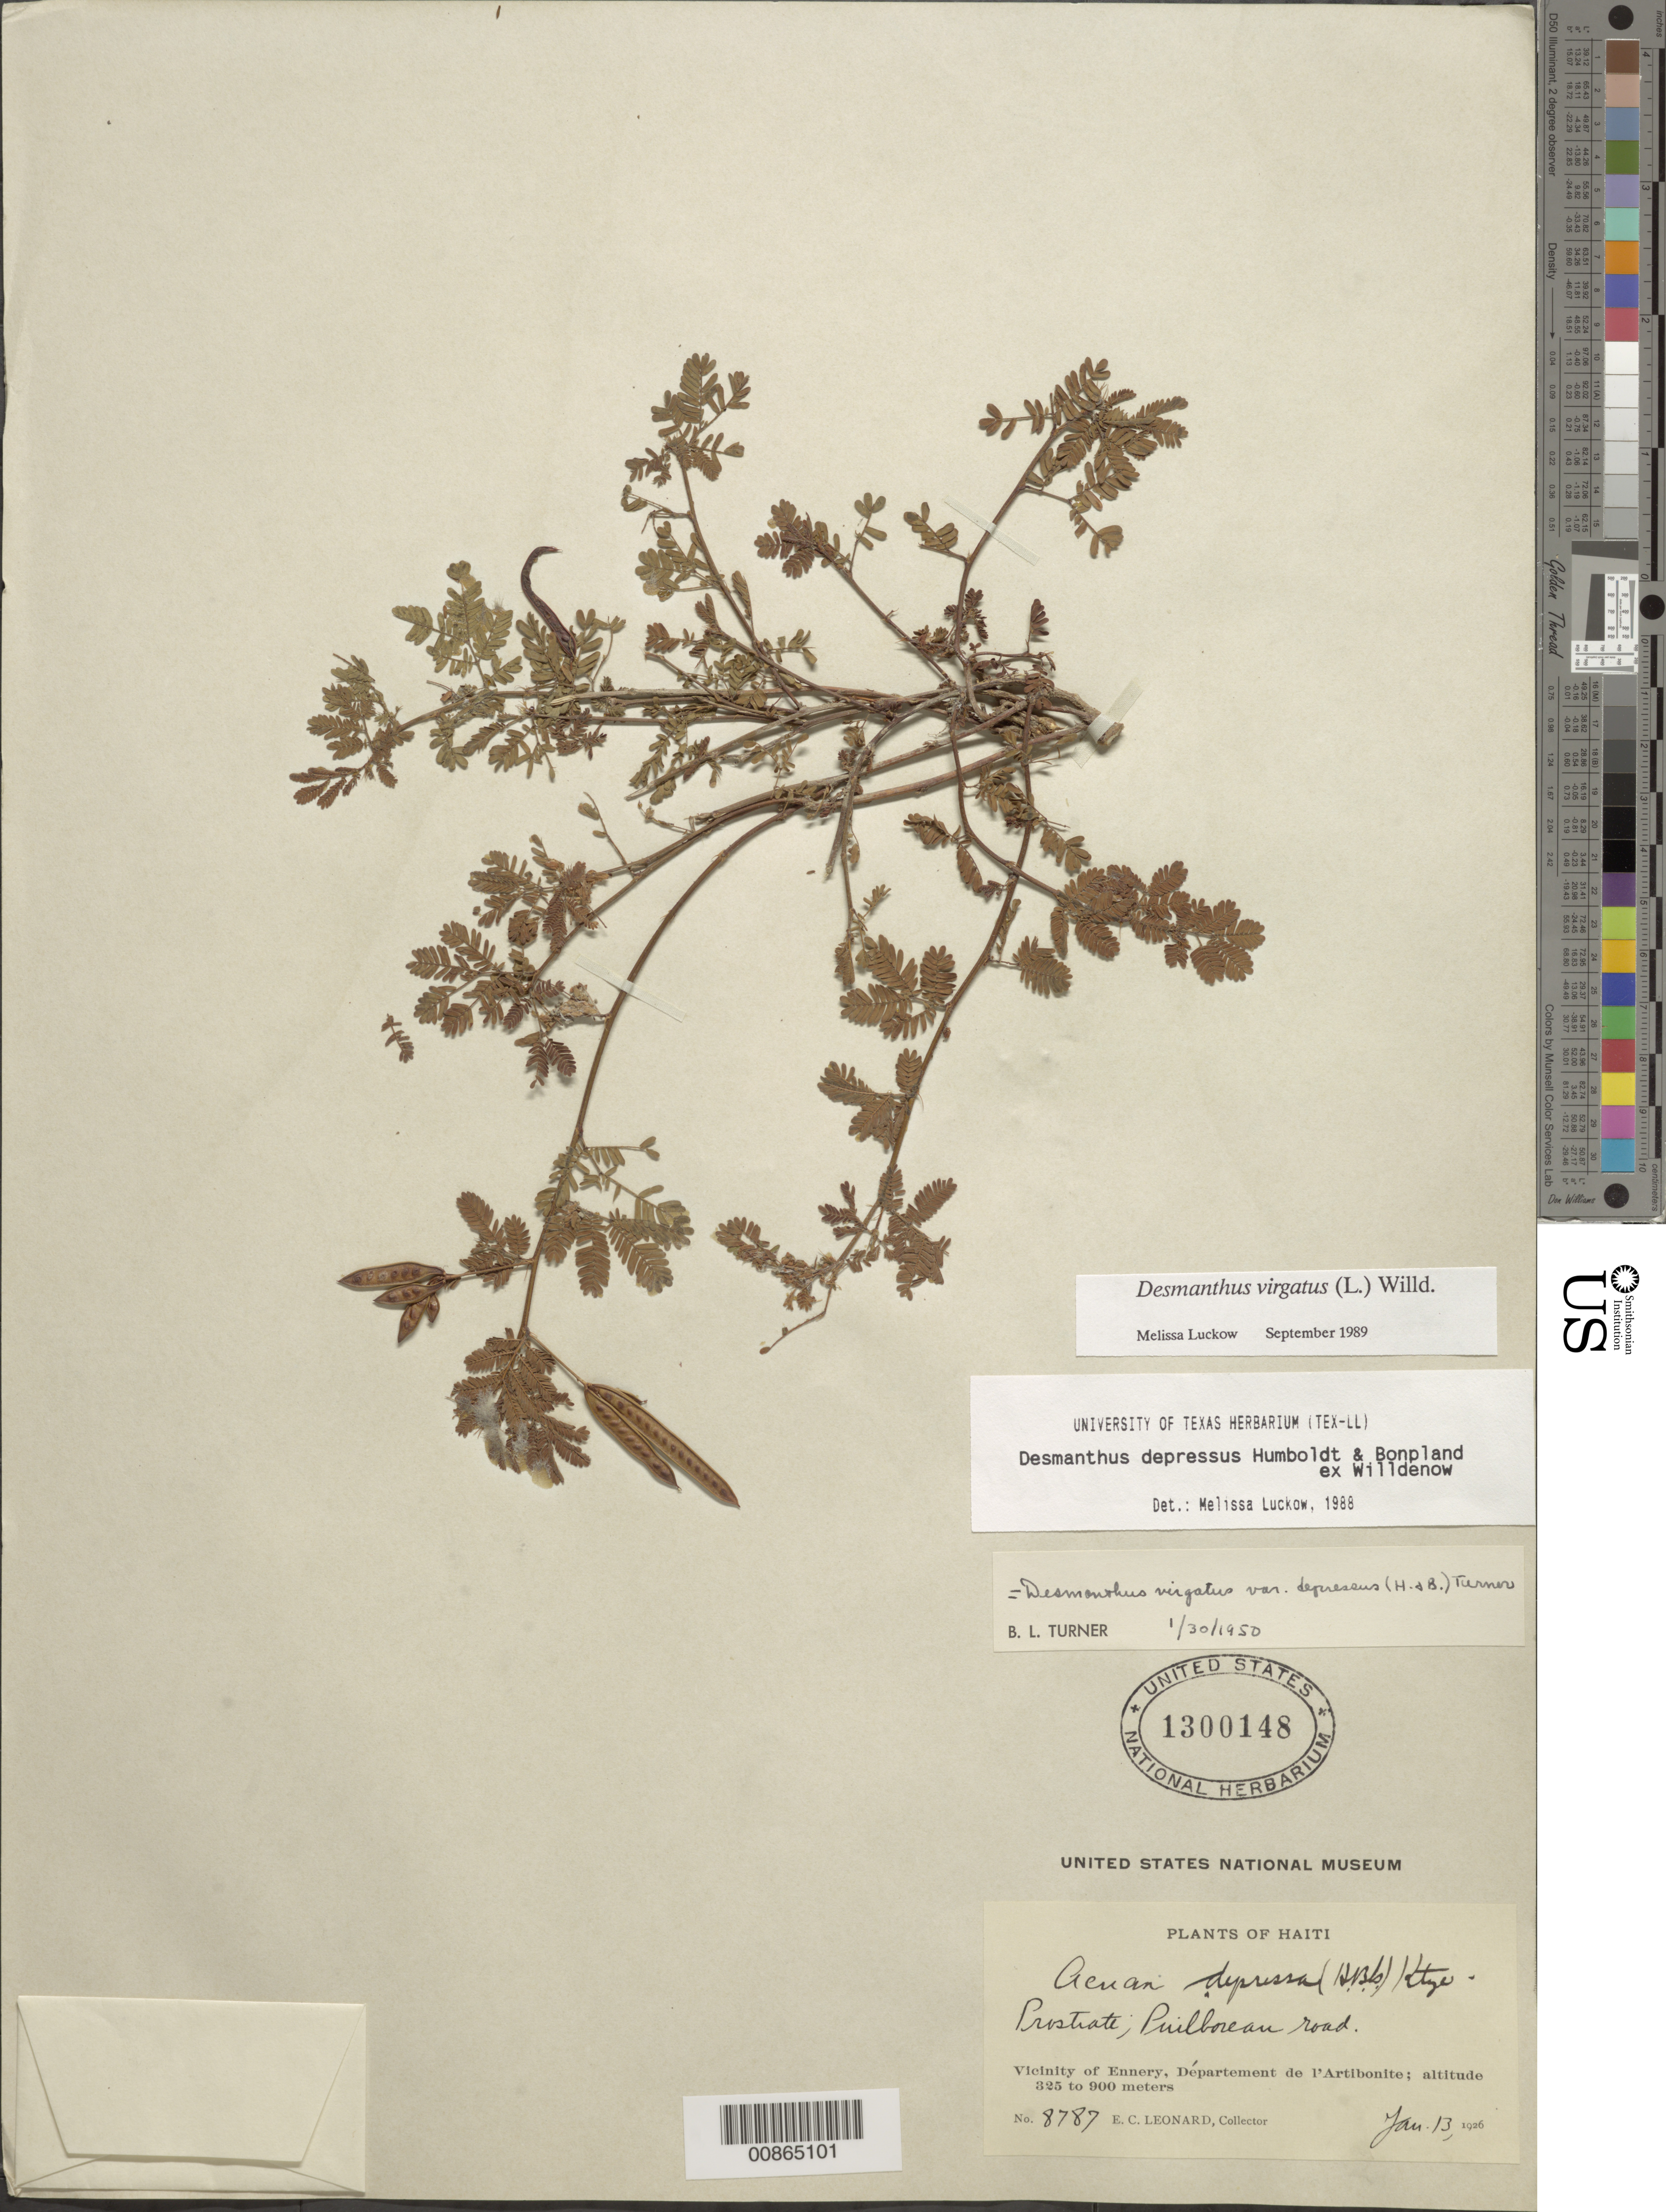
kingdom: Plantae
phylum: Tracheophyta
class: Magnoliopsida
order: Fabales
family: Fabaceae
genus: Desmanthus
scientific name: Desmanthus virgatus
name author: (L.) Willd.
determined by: Luckow, M. A.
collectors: E. C. Leonard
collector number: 8787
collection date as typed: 13 Jan 1926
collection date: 1926-01-13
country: Haiti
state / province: Artibonite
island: Hispaniola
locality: Vicinity of Ennery. Puilboreau road.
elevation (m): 325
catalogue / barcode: US 1300148